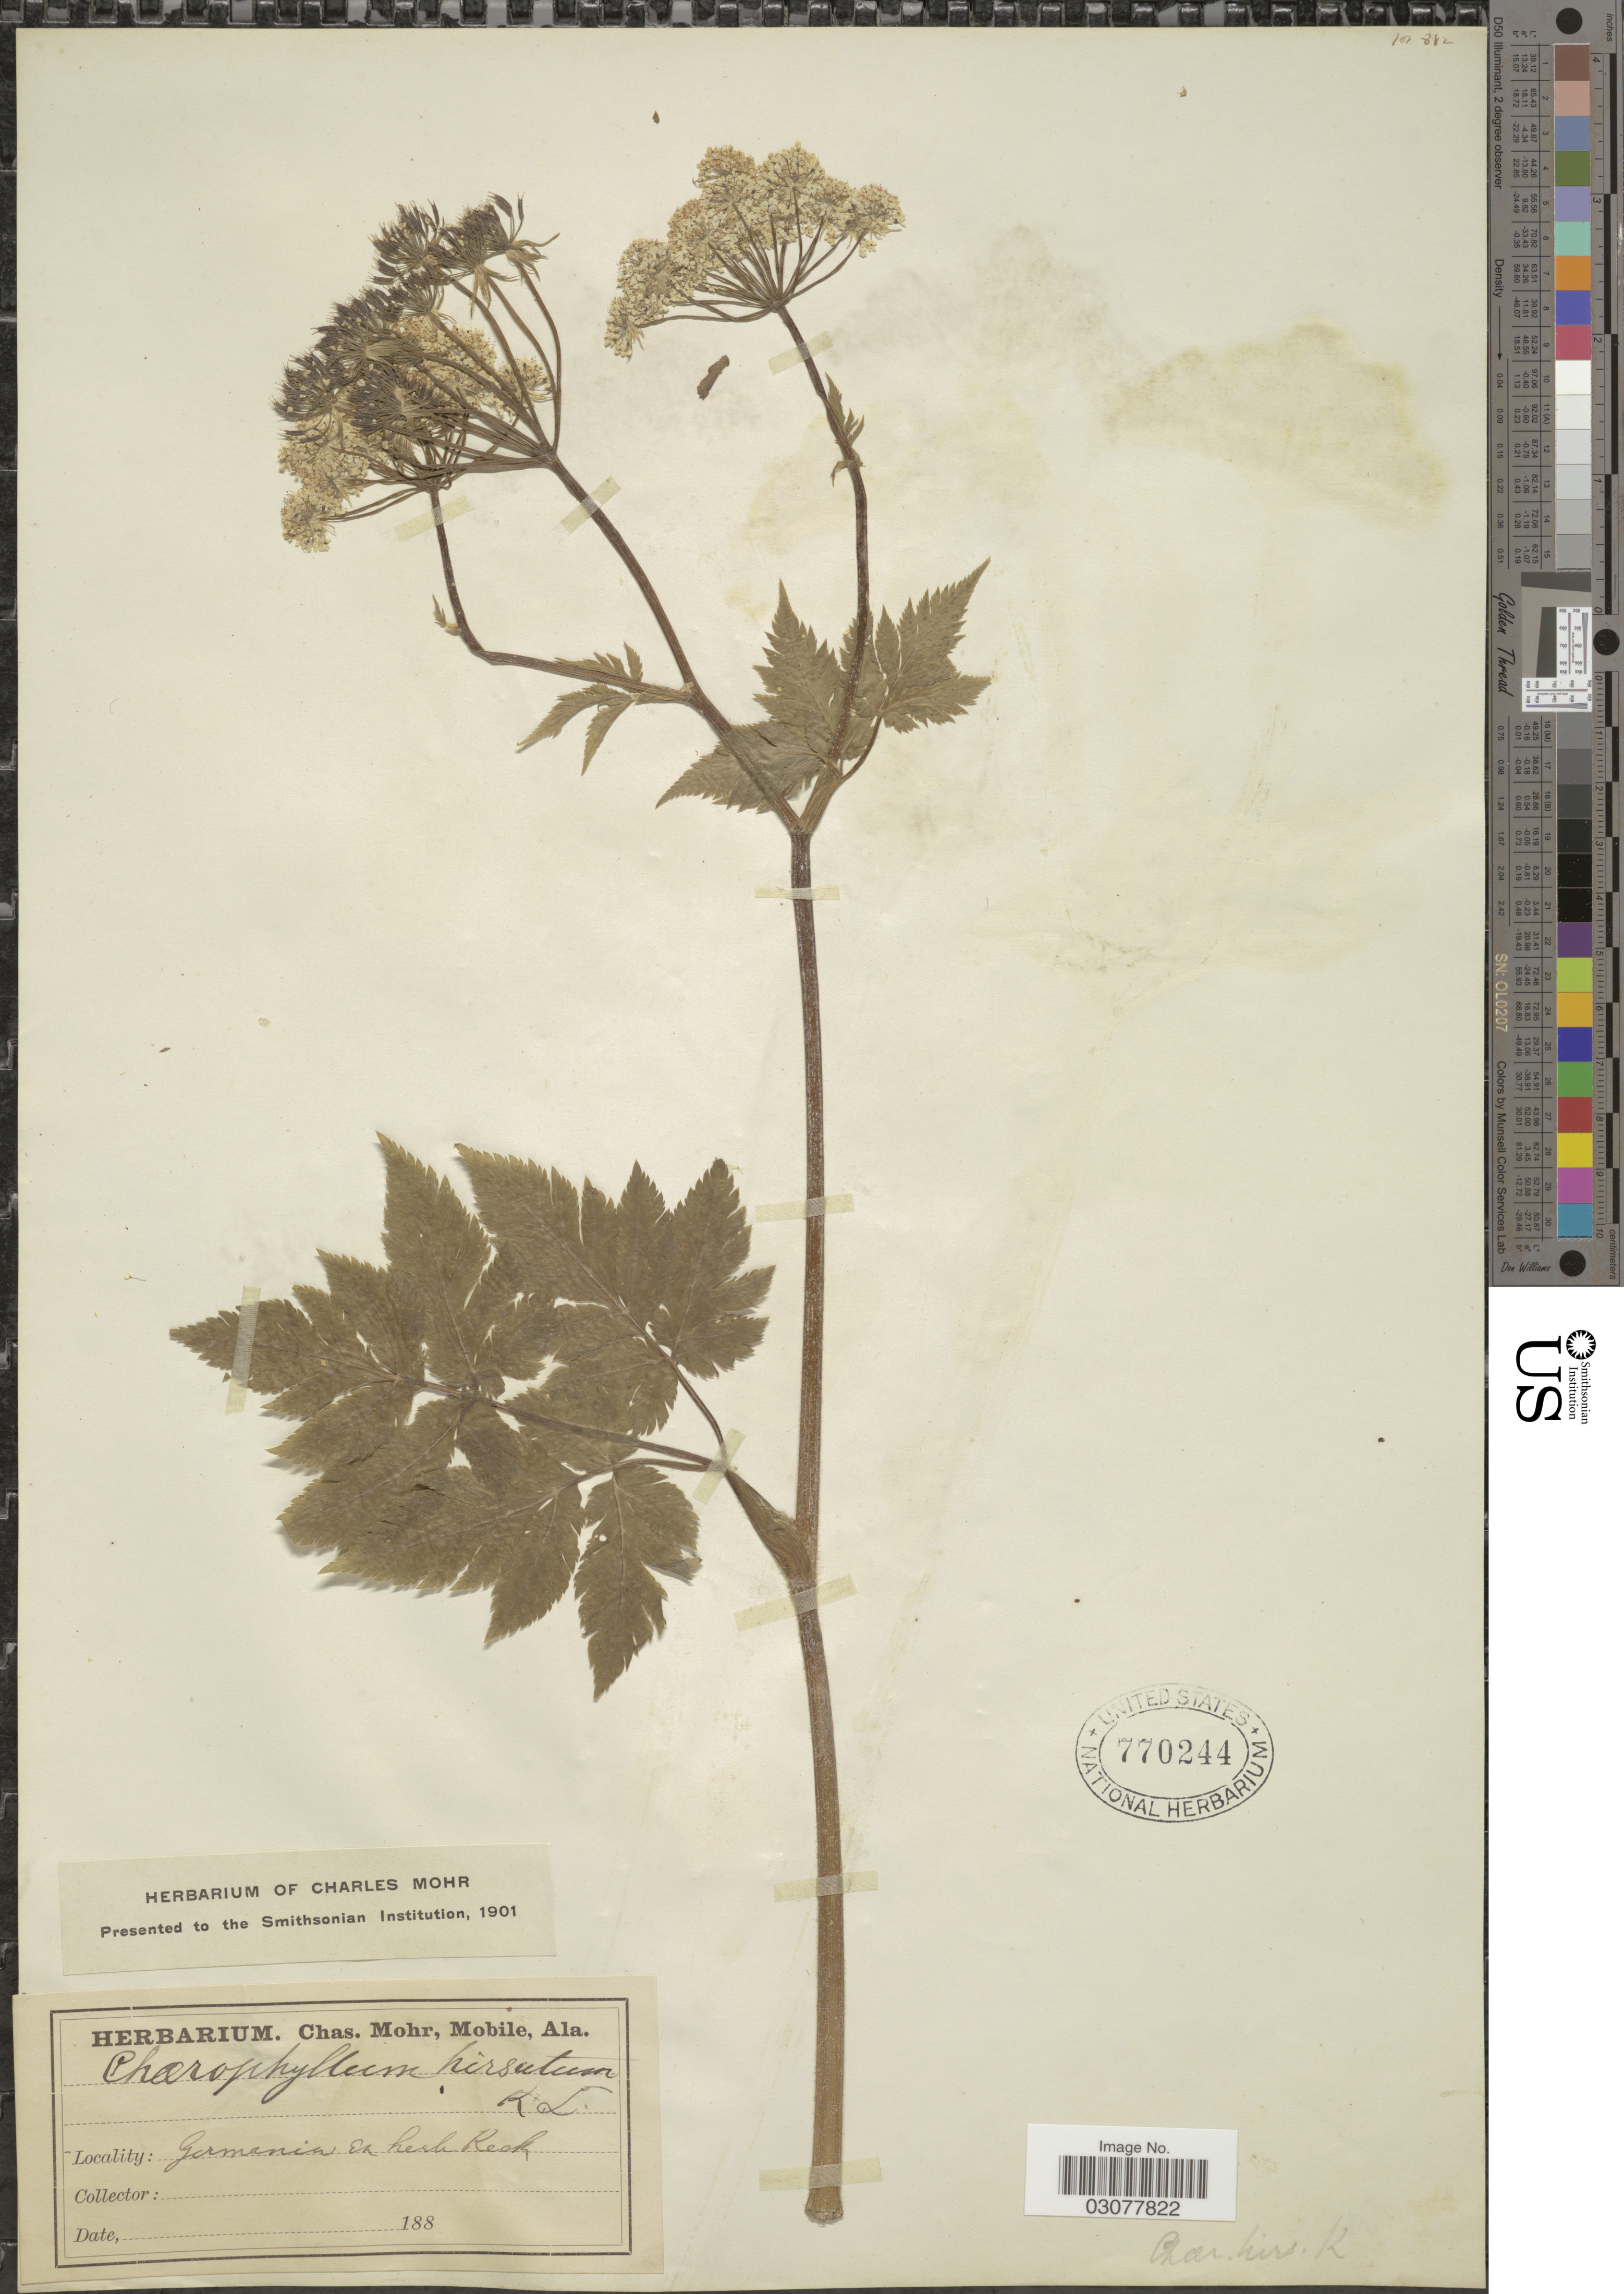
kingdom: Plantae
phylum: Tracheophyta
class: Magnoliopsida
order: Apiales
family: Apiaceae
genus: Chaerophyllum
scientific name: Chaerophyllum hirsutum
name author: L.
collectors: Ex herb. Reck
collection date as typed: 188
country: Germany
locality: Germania.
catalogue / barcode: US 770244